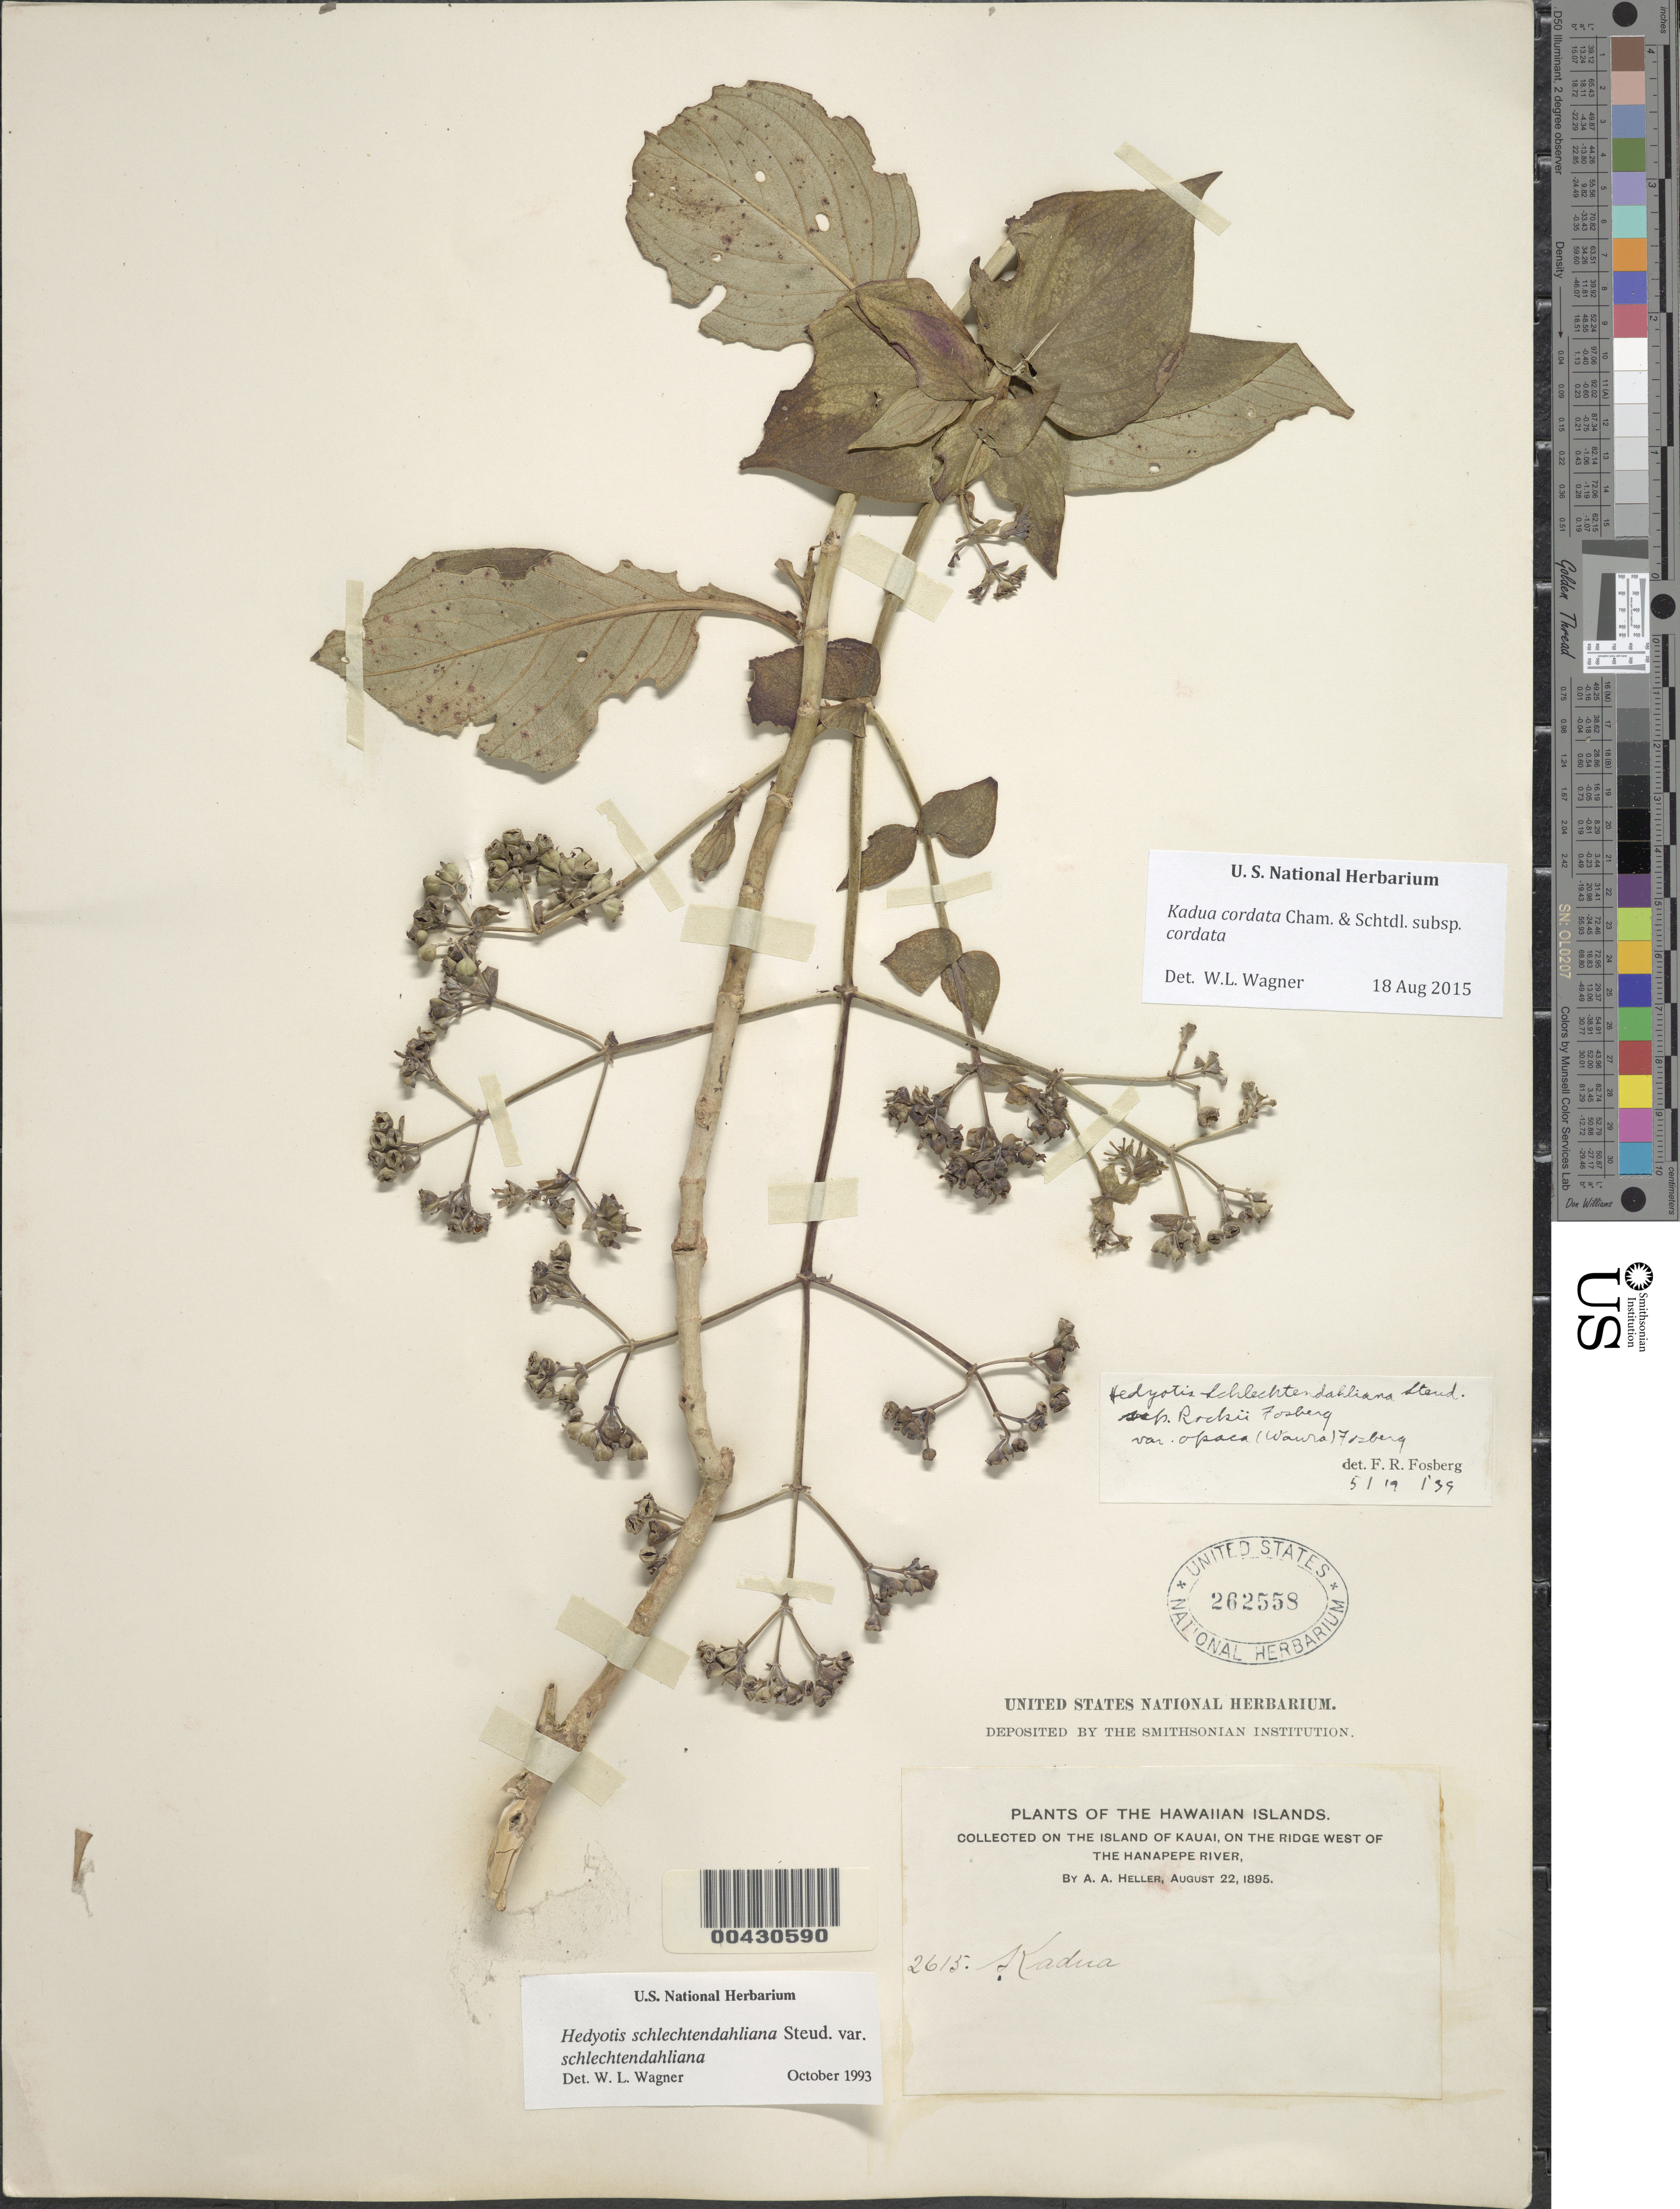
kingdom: Plantae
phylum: Tracheophyta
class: Magnoliopsida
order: Gentianales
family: Rubiaceae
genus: Kadua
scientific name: Kadua cordata subsp. cordata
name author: Cham. & Schltdl.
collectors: A. A. Heller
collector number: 2615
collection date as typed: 22 Aug 1895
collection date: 1895-08-22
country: United States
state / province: Hawaii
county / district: Kauai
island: Kaua'i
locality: On the ridge west of the Hanapepe River.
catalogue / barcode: US 262558